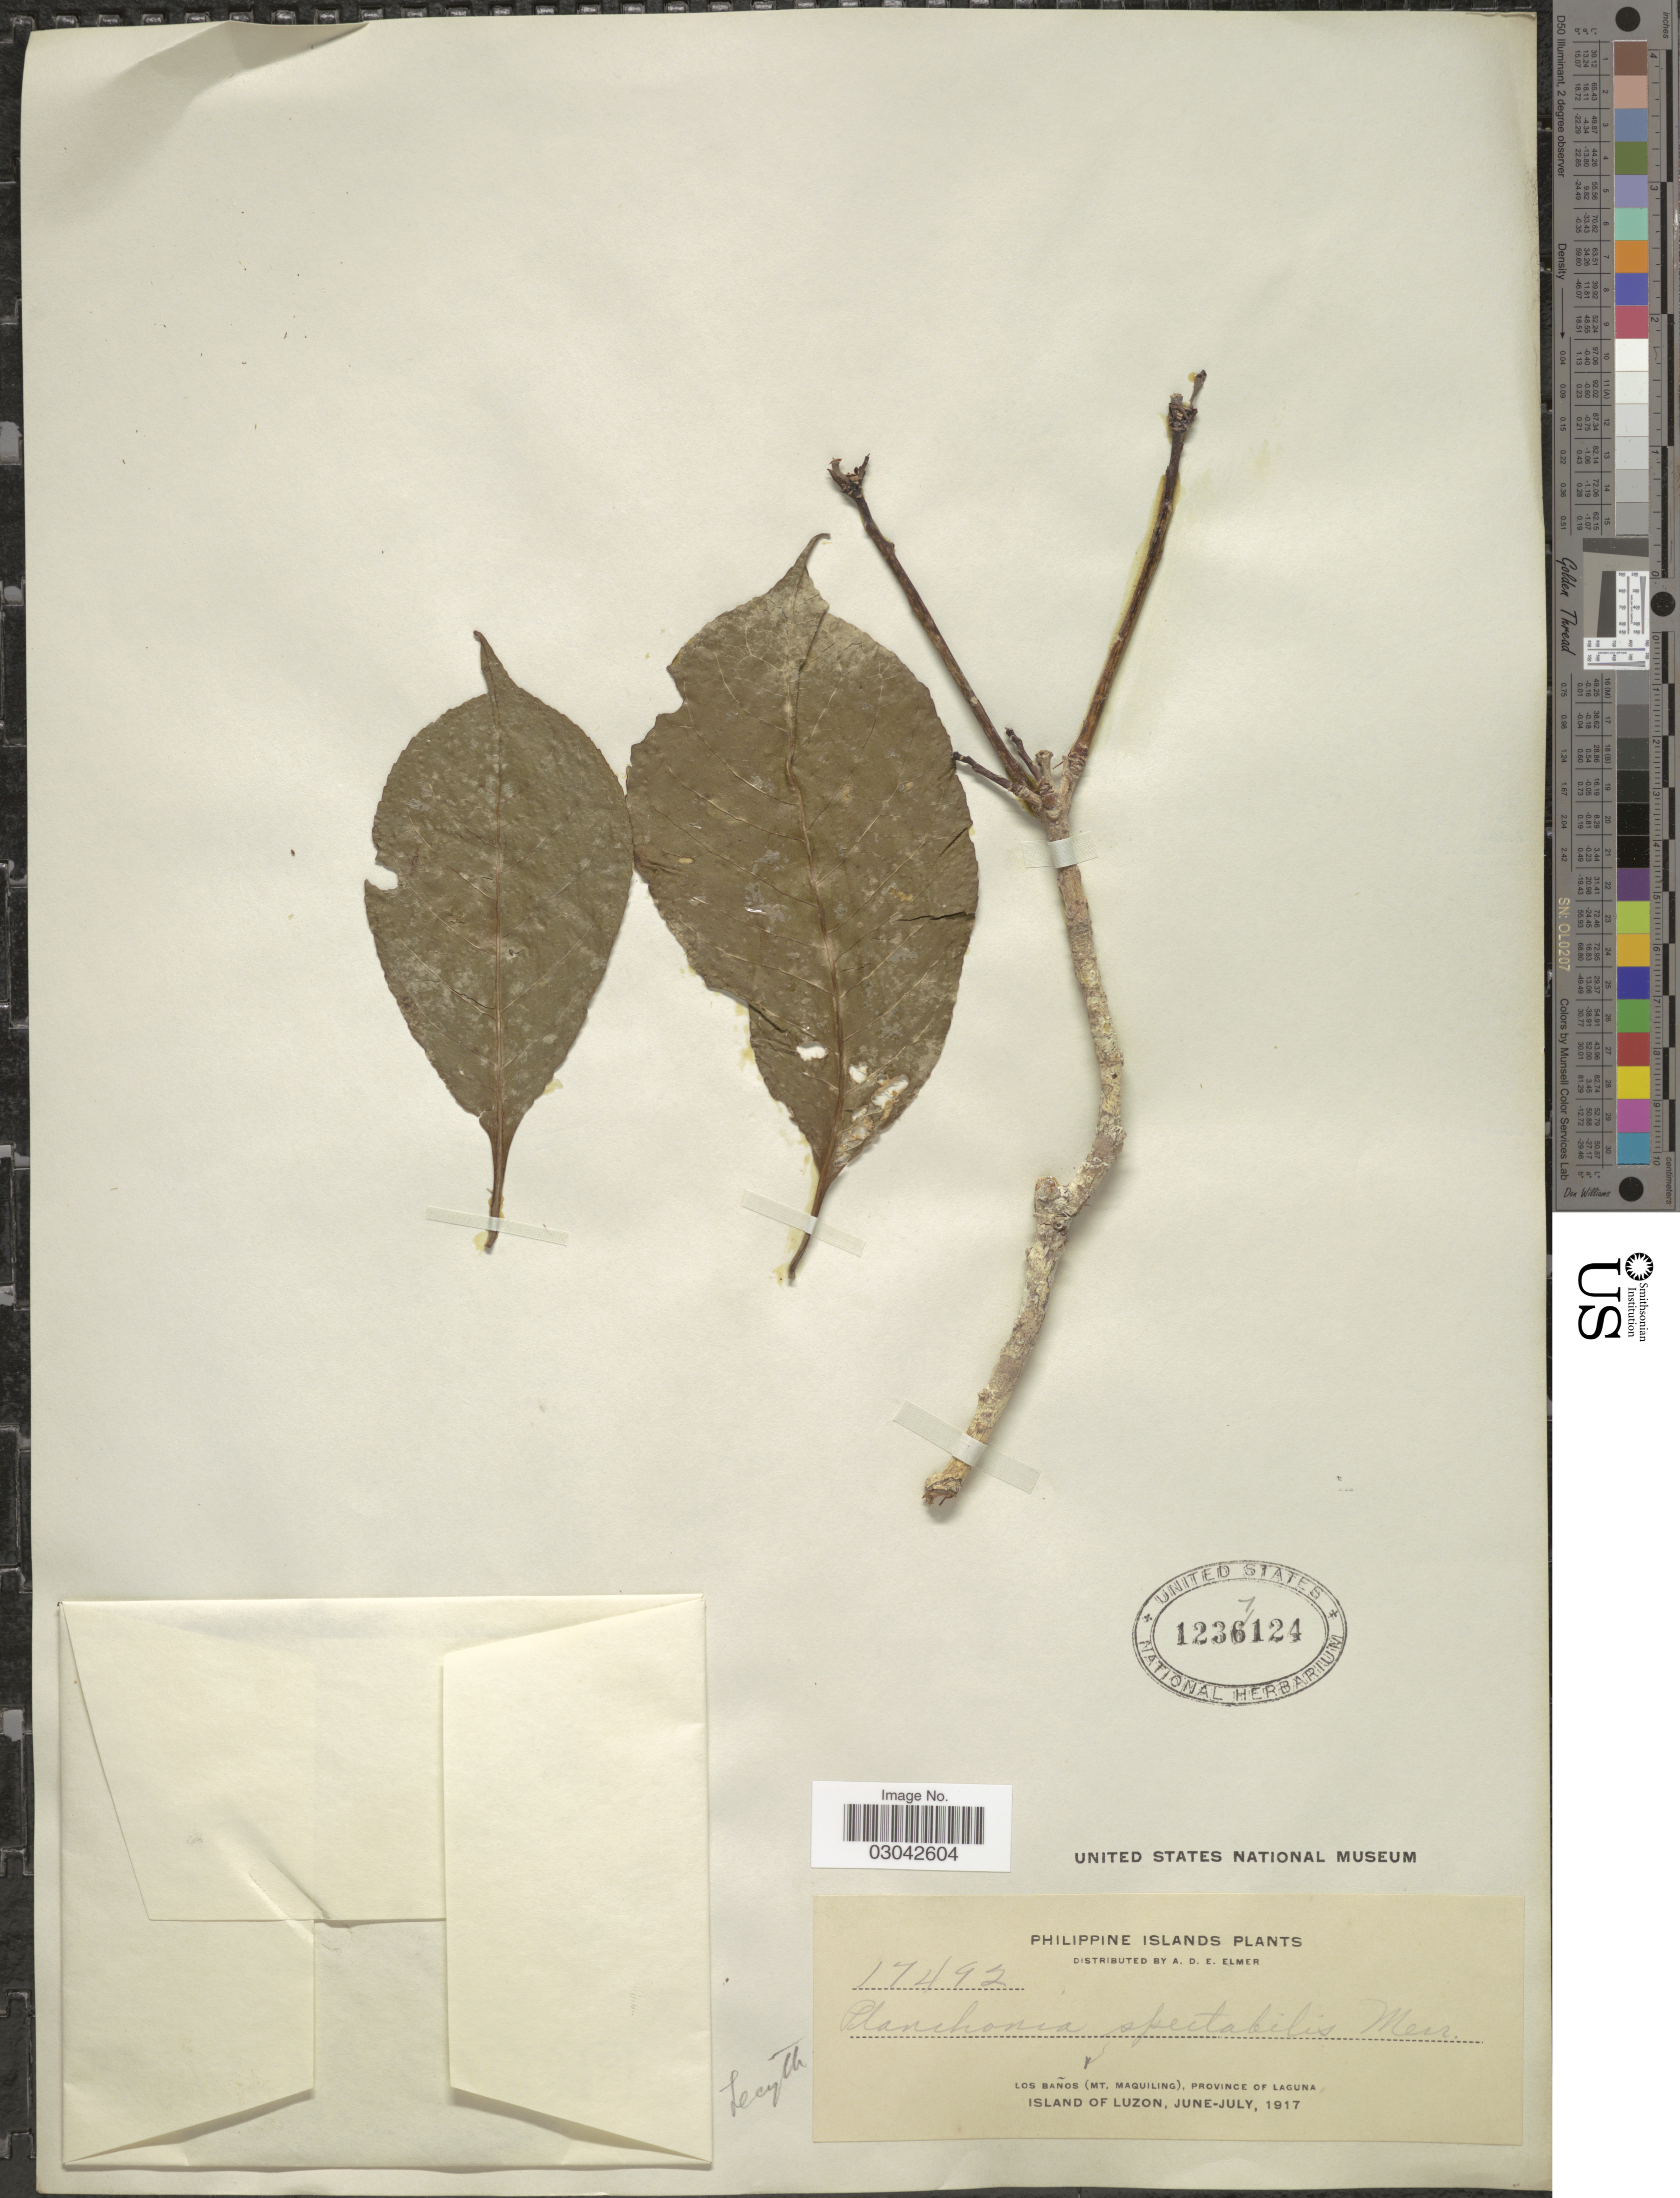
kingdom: Plantae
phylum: Tracheophyta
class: Magnoliopsida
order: Ericales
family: Lecythidaceae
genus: Planchonia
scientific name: Planchonia spectabilis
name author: Merr.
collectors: A. D. E. Elmer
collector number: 17492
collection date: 1917-06/1917-07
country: Philippines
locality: Los Baños (Mt. Maquiling), Province of Laguna.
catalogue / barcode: US 1237124